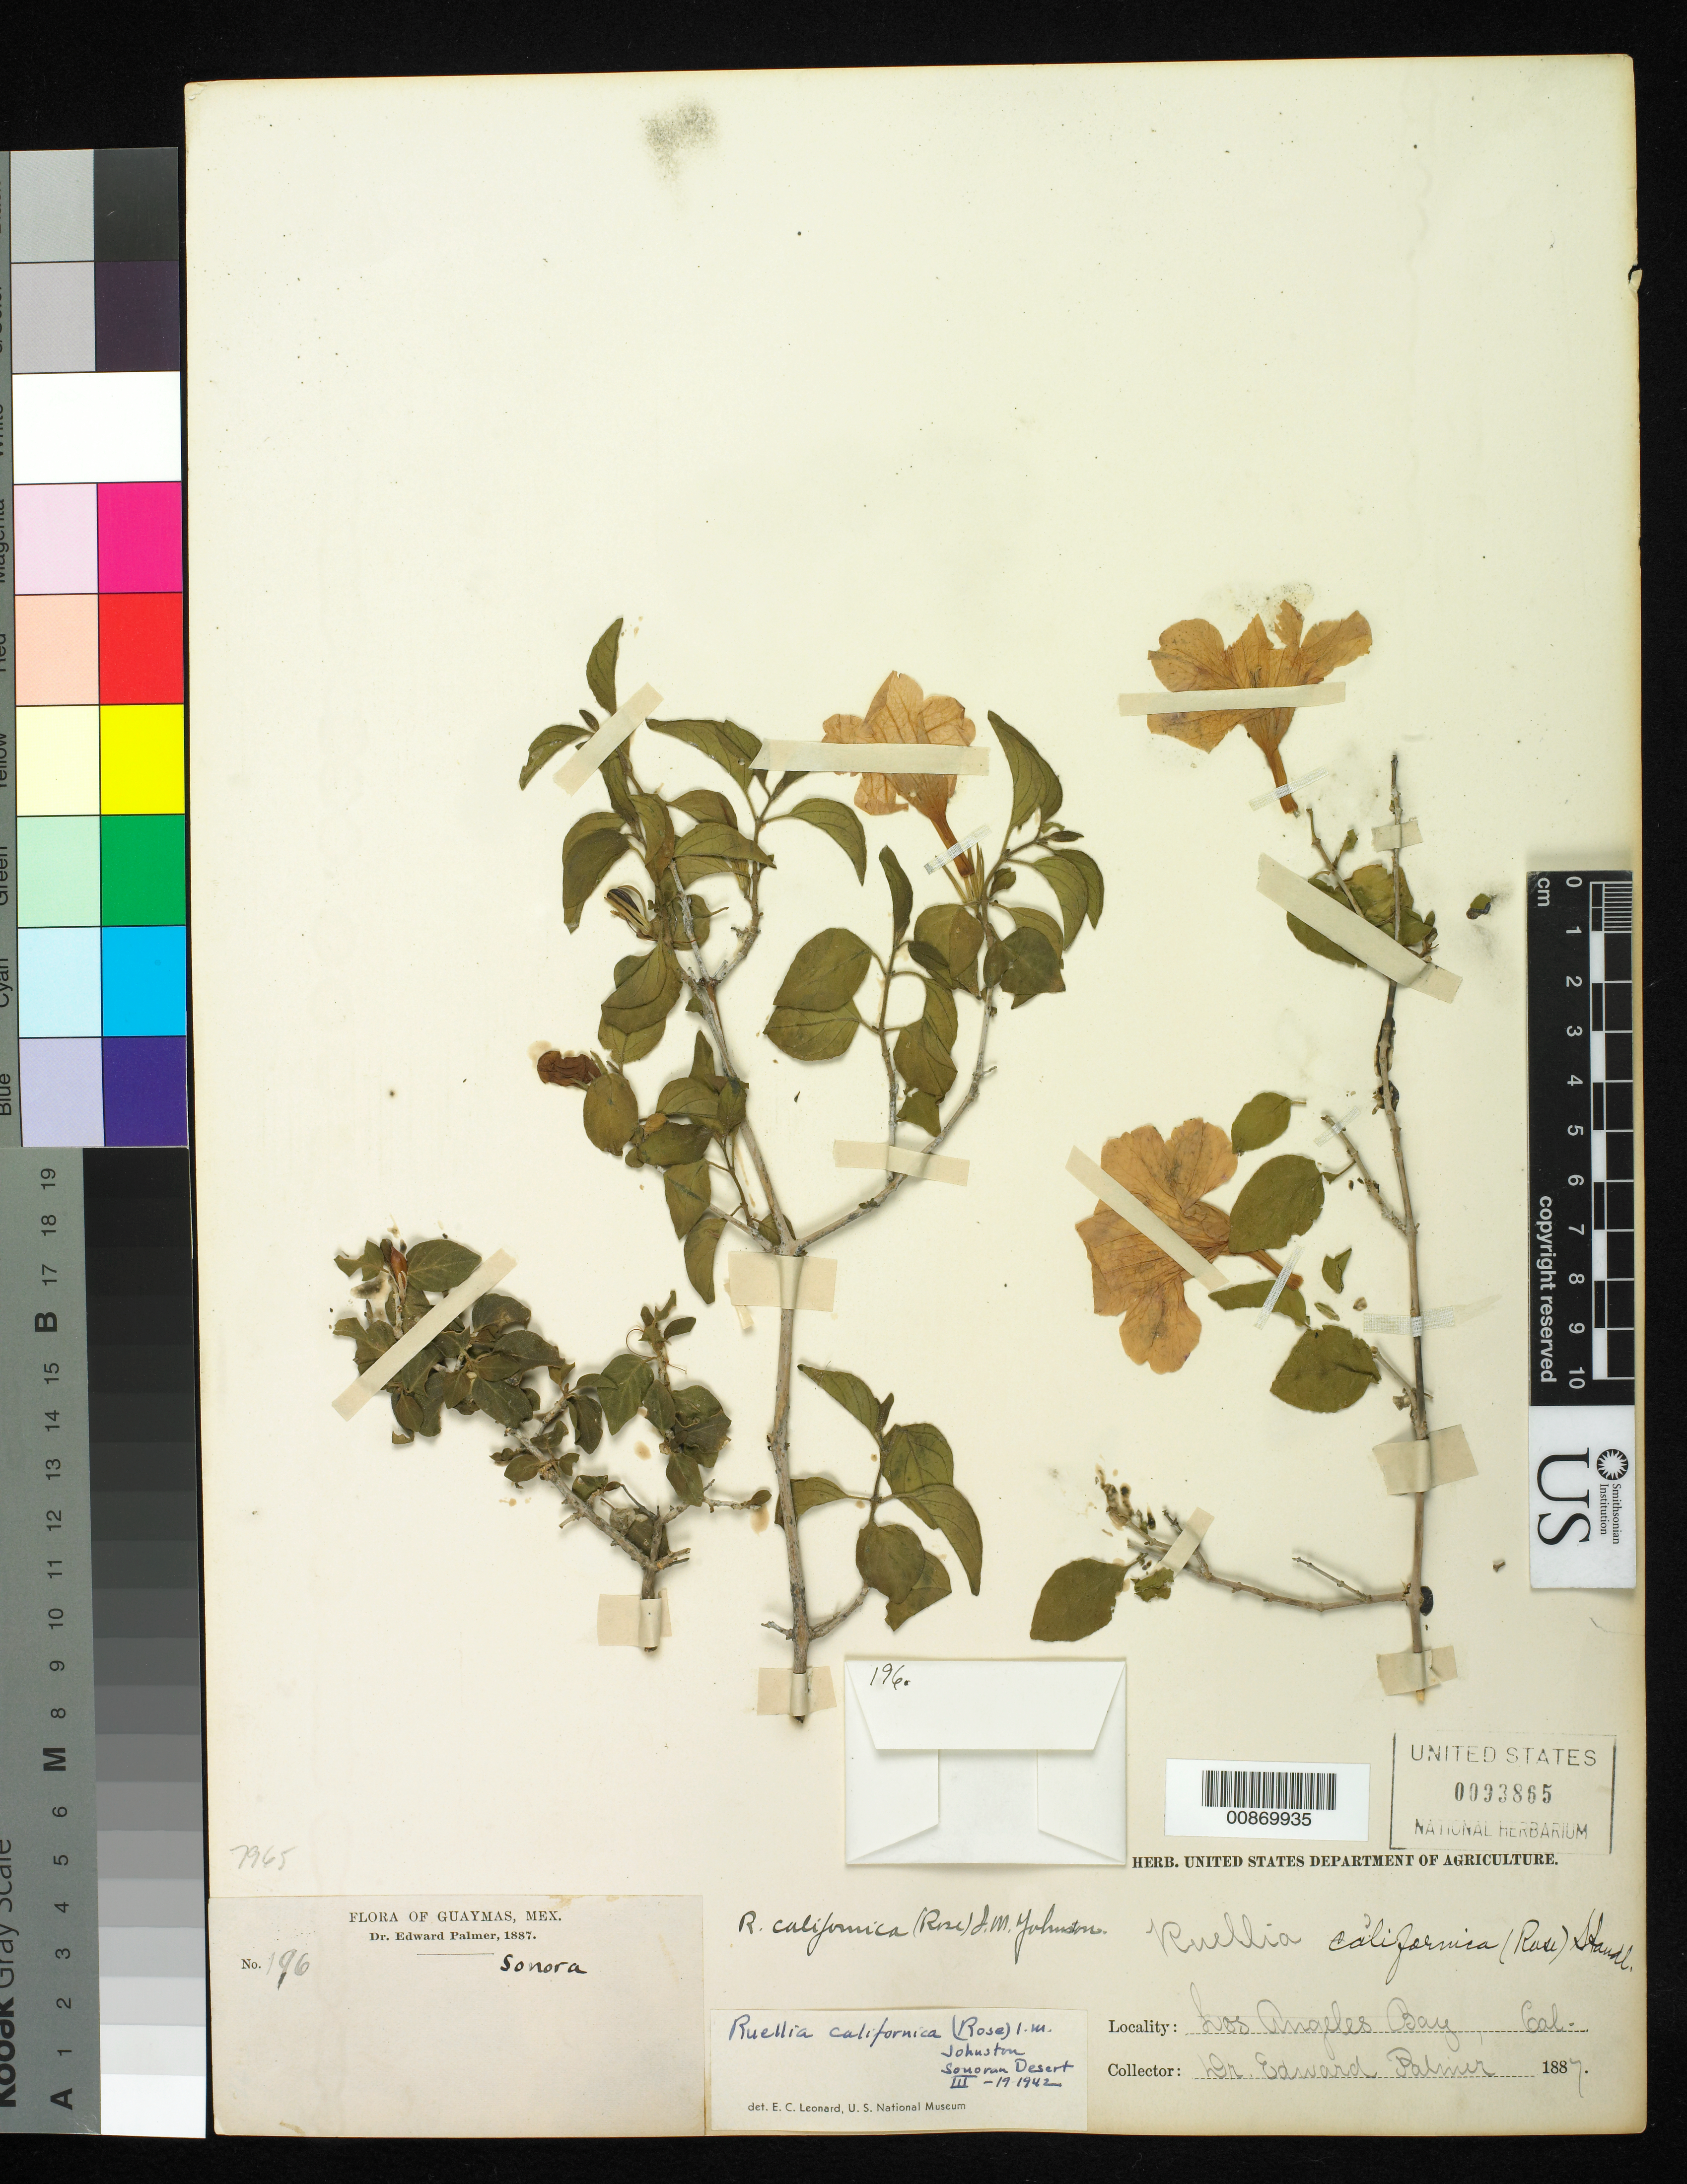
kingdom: Plantae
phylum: Tracheophyta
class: Magnoliopsida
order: Lamiales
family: Acanthaceae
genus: Ruellia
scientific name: Ruellia californica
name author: (Rose) I.M. Johnst.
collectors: E. Palmer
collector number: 196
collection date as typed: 1887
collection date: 1887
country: Mexico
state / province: Sonora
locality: Guaymas, Sonora.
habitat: Sonoran Desert.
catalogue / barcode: US 93865